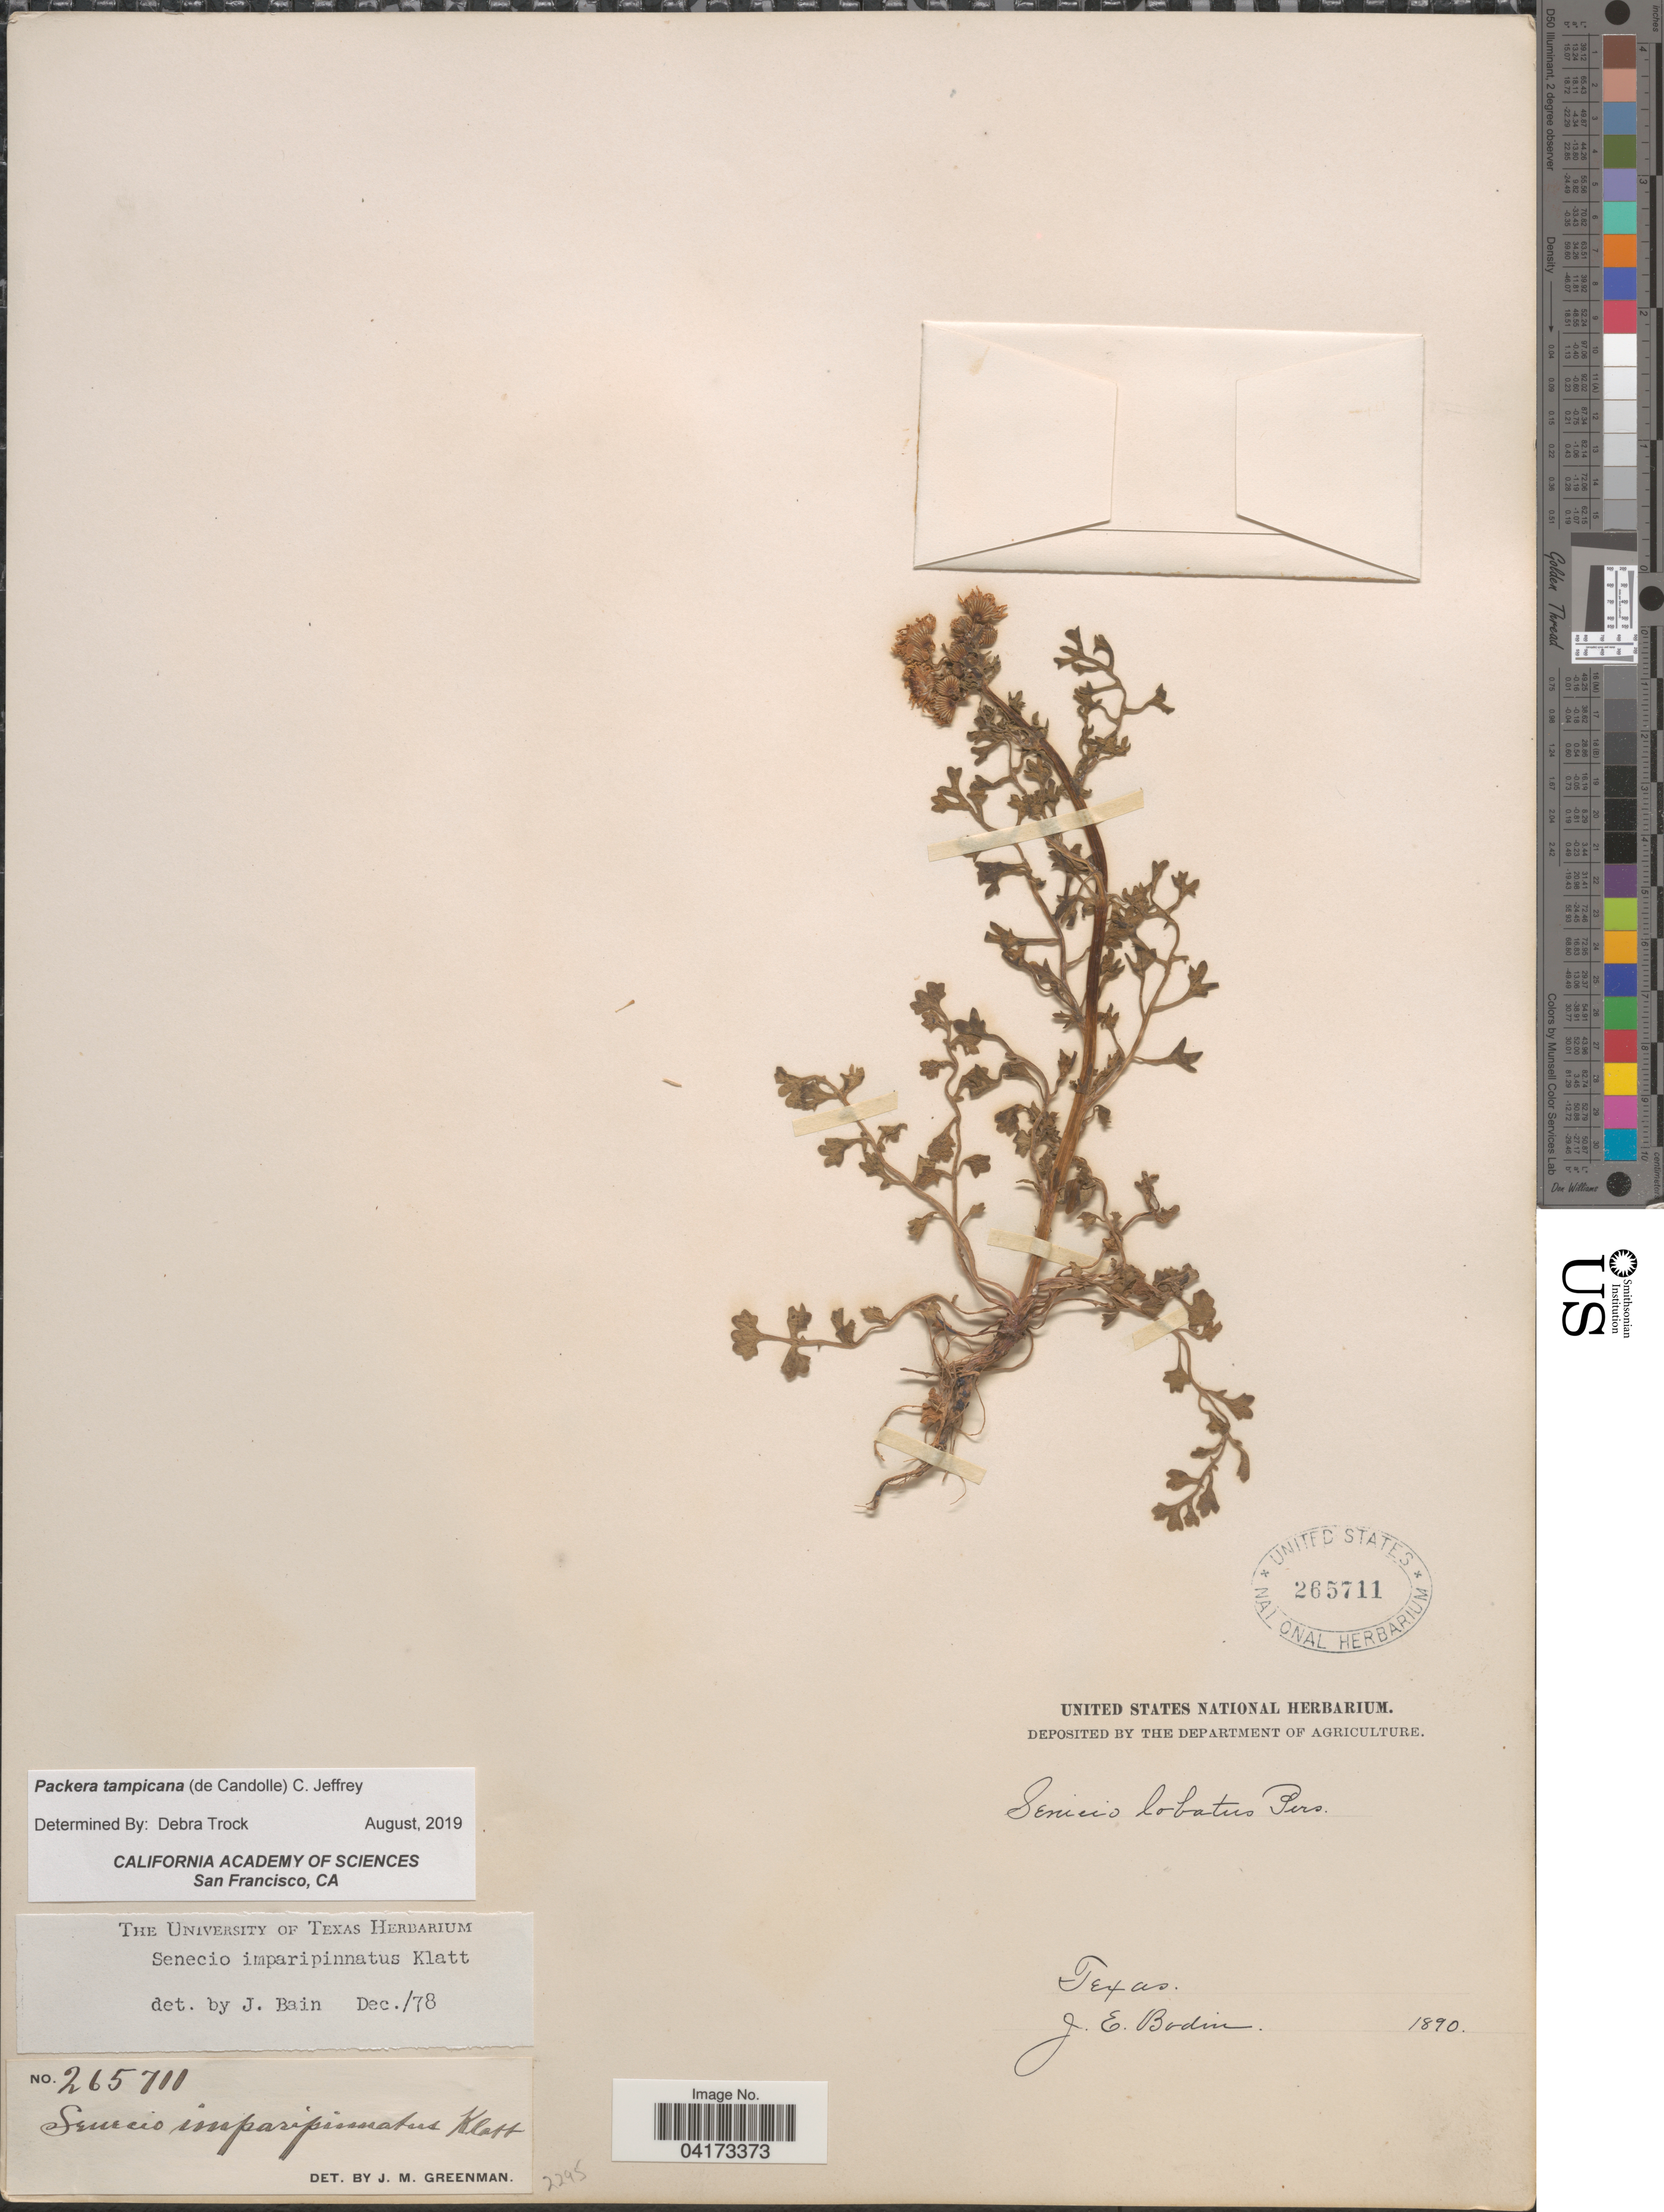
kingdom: Plantae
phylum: Tracheophyta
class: Magnoliopsida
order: Asterales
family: Asteraceae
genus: Packera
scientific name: Packera tampicana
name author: (DC.) C. Jeffrey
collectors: J. E. Bodin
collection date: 1890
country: United States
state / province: Texas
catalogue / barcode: US 265711